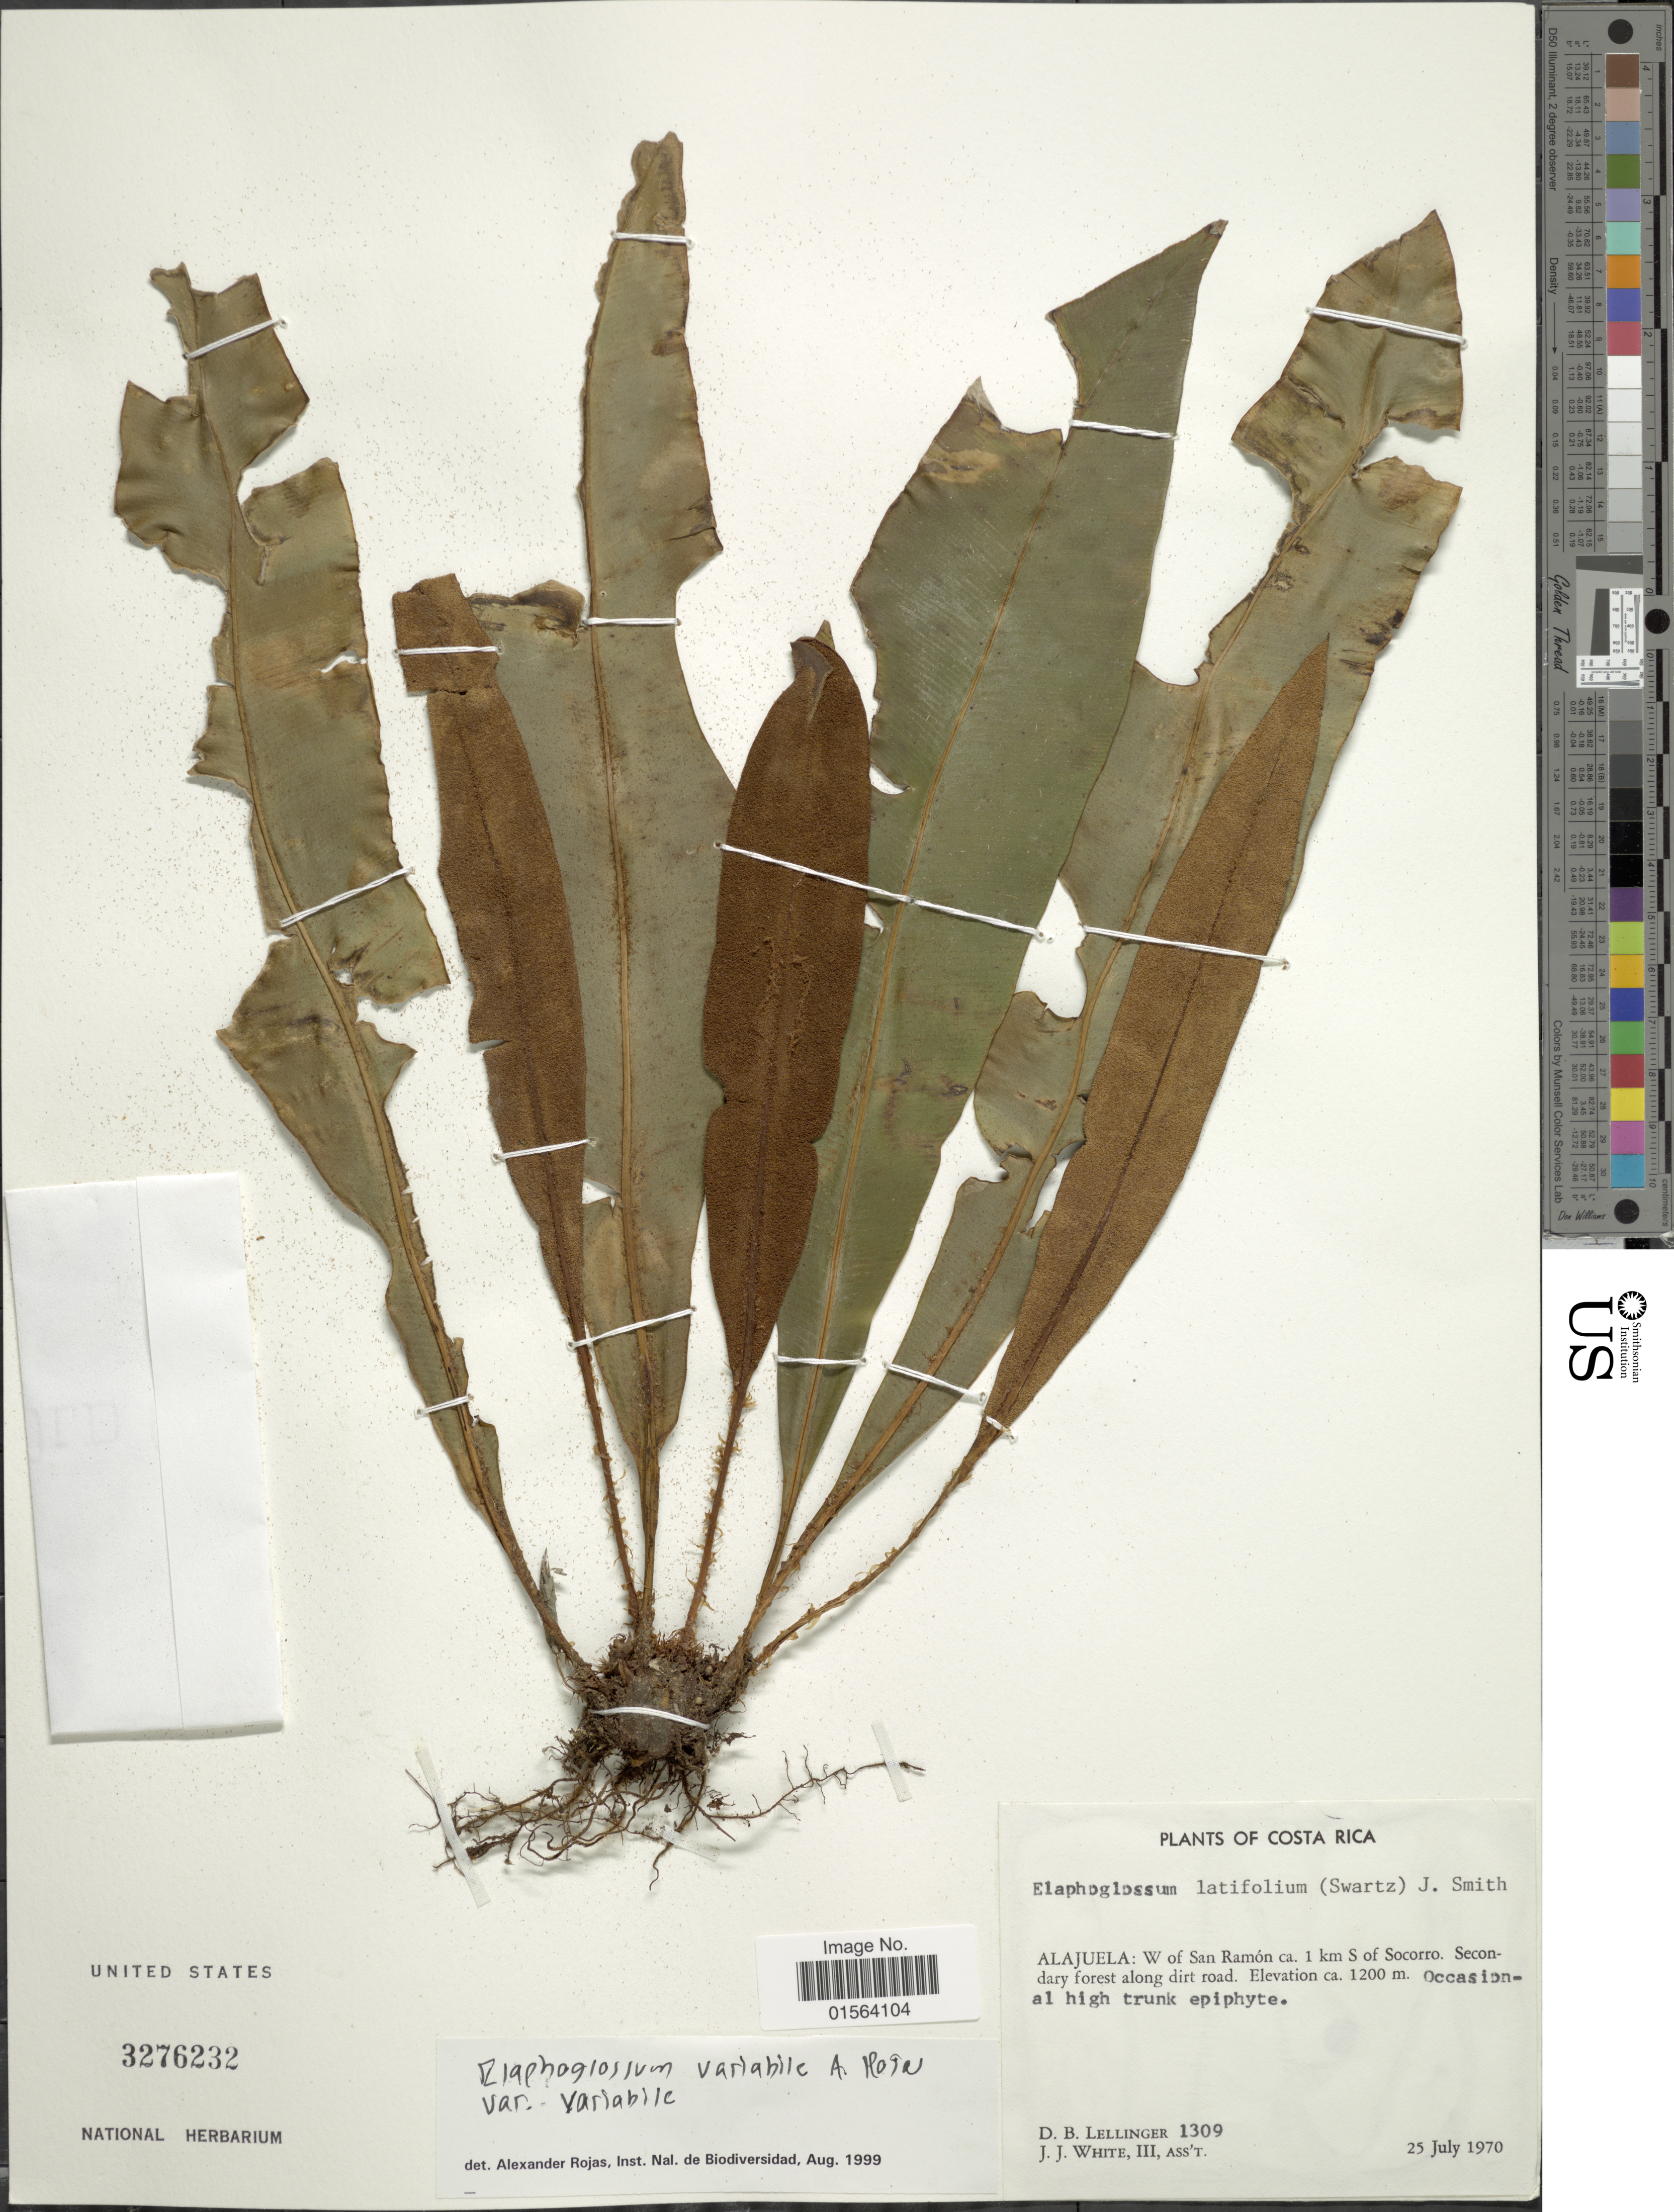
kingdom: Plantae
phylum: Tracheophyta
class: Polypodiopsida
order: Polypodiales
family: Dryopteridaceae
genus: Elaphoglossum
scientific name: Elaphoglossum latifolium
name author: (Sw.) J. Sm.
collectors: D. B. Lellinger & J. J. White III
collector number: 1309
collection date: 1970-07-25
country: Costa Rica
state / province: Alajuela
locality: Alajuela: W of San Ramon ca 1 km S of Socorro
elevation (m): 1200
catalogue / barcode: US 3276232